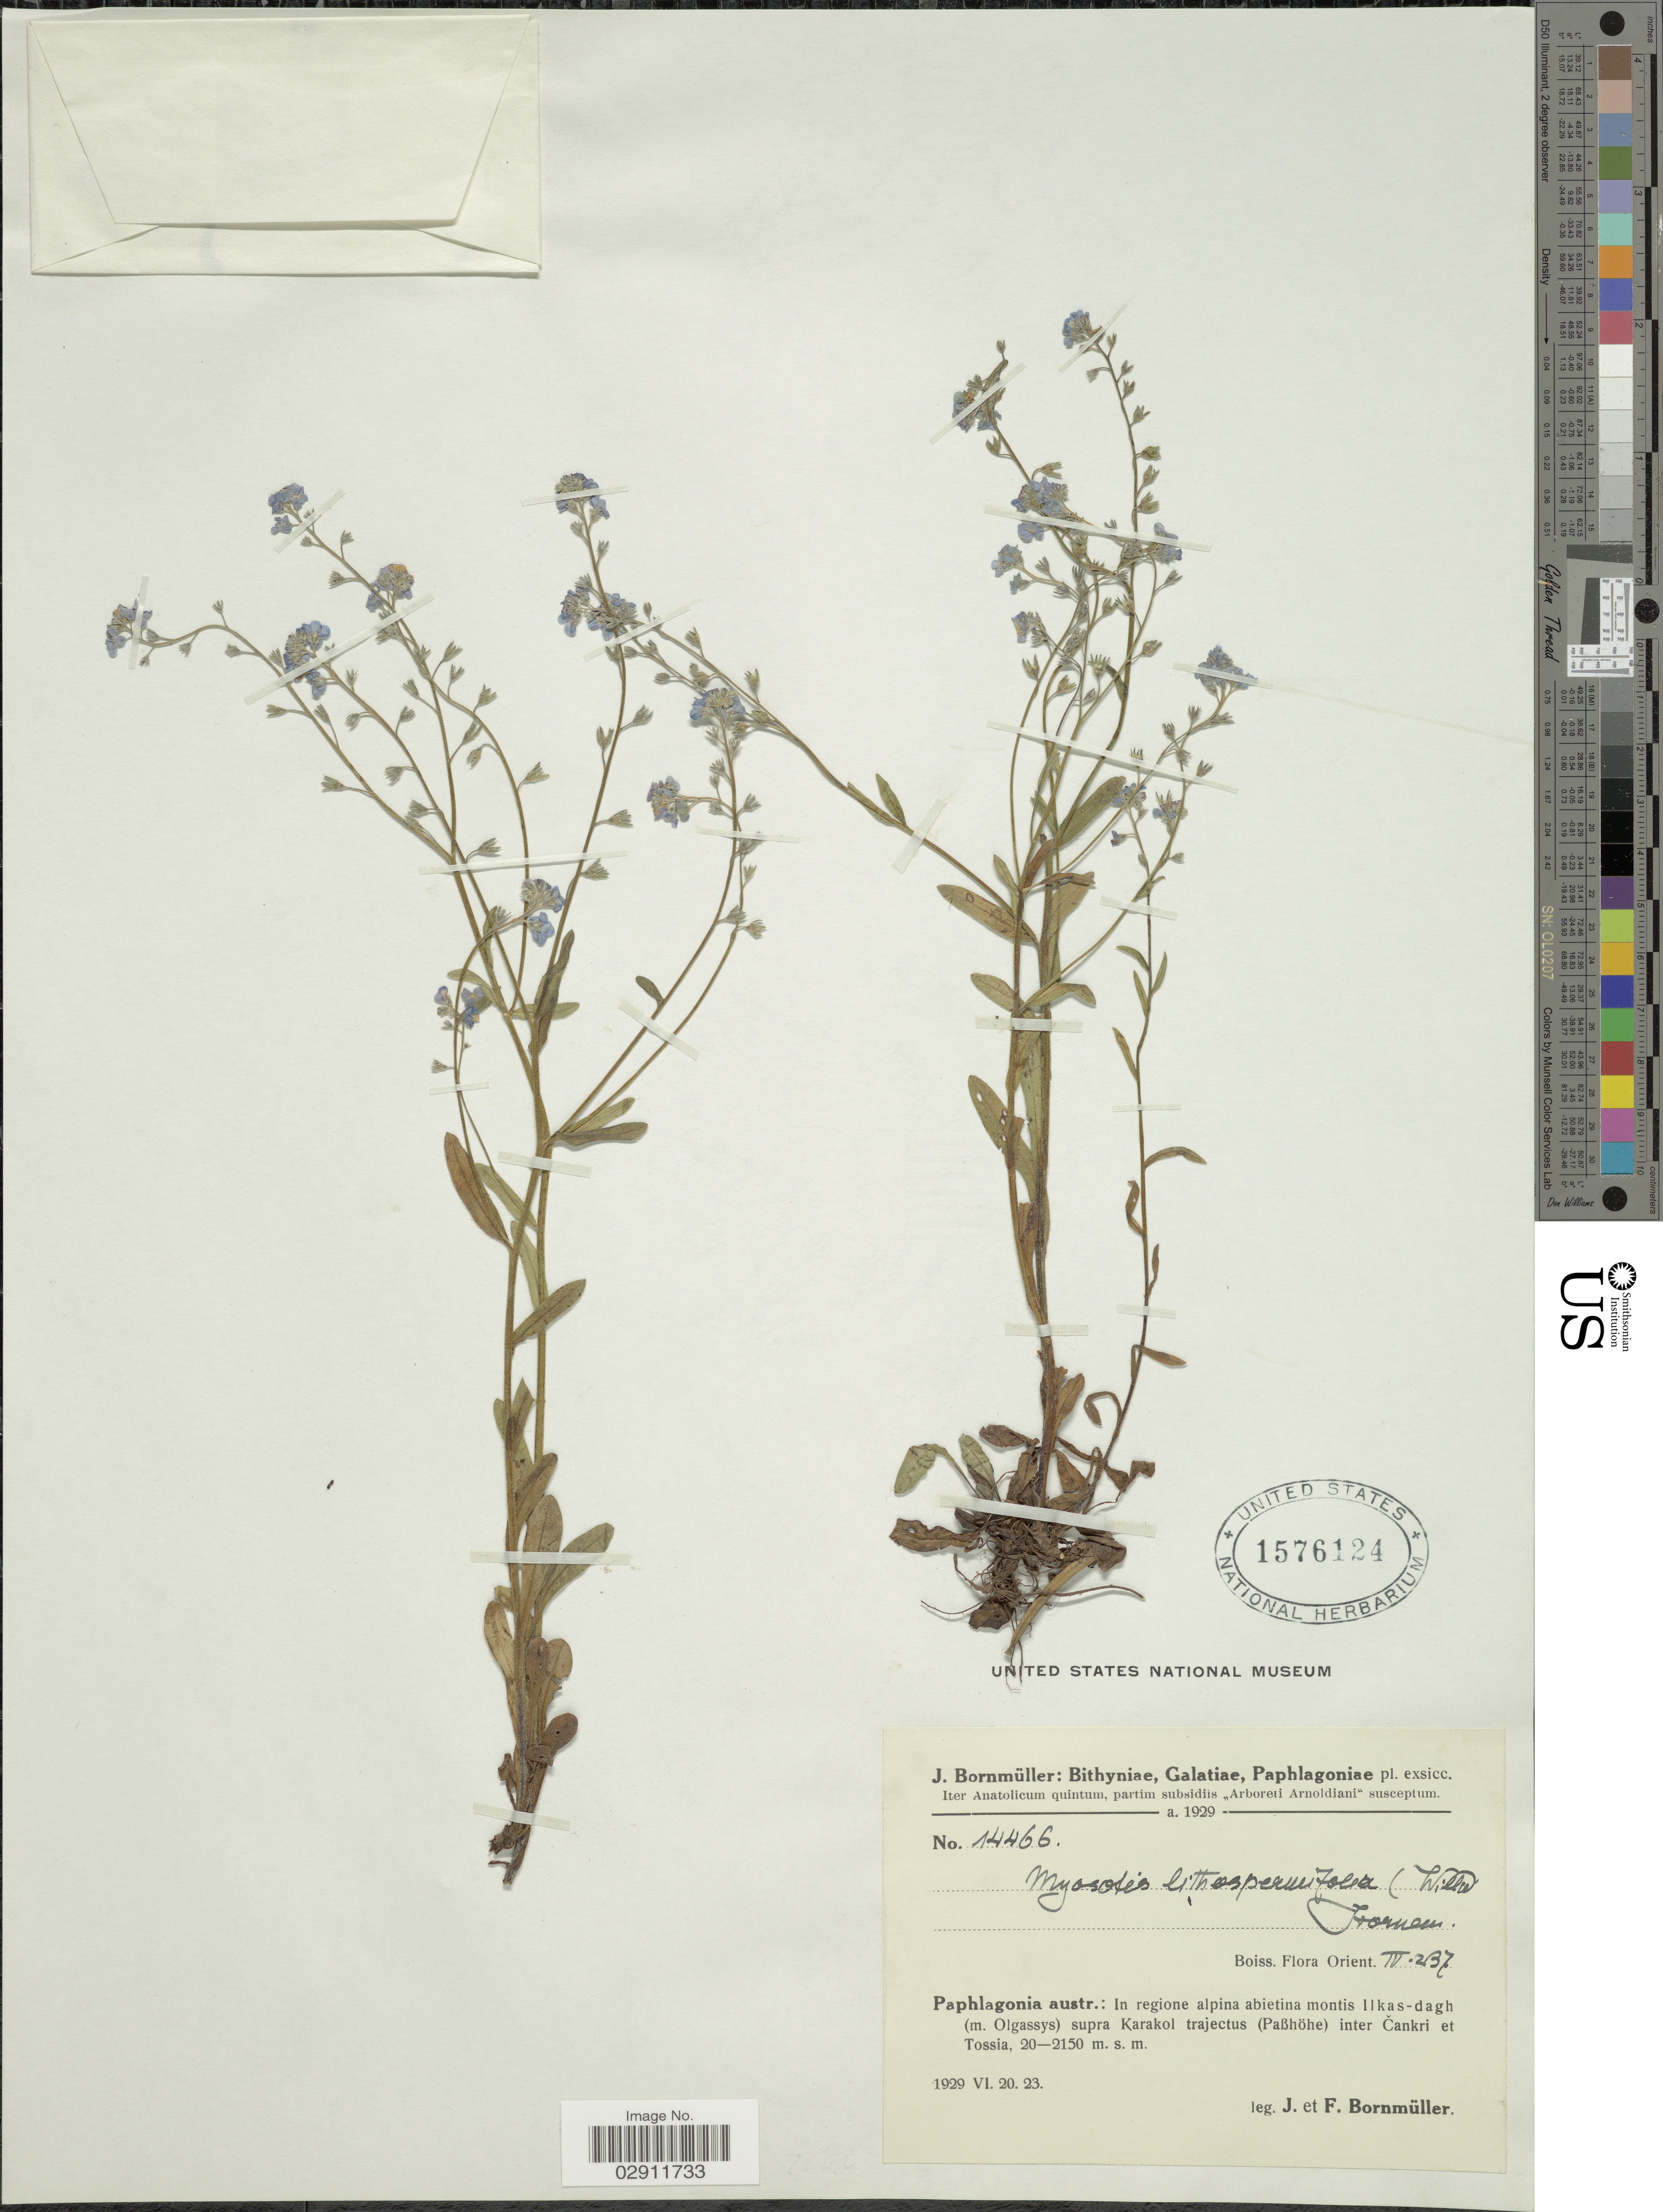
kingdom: Plantae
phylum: Tracheophyta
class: Magnoliopsida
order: Boraginales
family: Boraginaceae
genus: Myosotis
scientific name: Myosotis lithospermifolia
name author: (Willd.) Hornem.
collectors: J. Bornmüller & F. Bornmüller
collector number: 14466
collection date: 1929-06-20/1929-06-23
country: Turkey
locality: Paphlagonia austr.: In regione alpina abietina montis Ilkas-dagh (m. Olgassys) supra Karakol trajectus (Paßhöhe) inter Cankri et Tossia.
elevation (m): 2000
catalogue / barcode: US 1576124